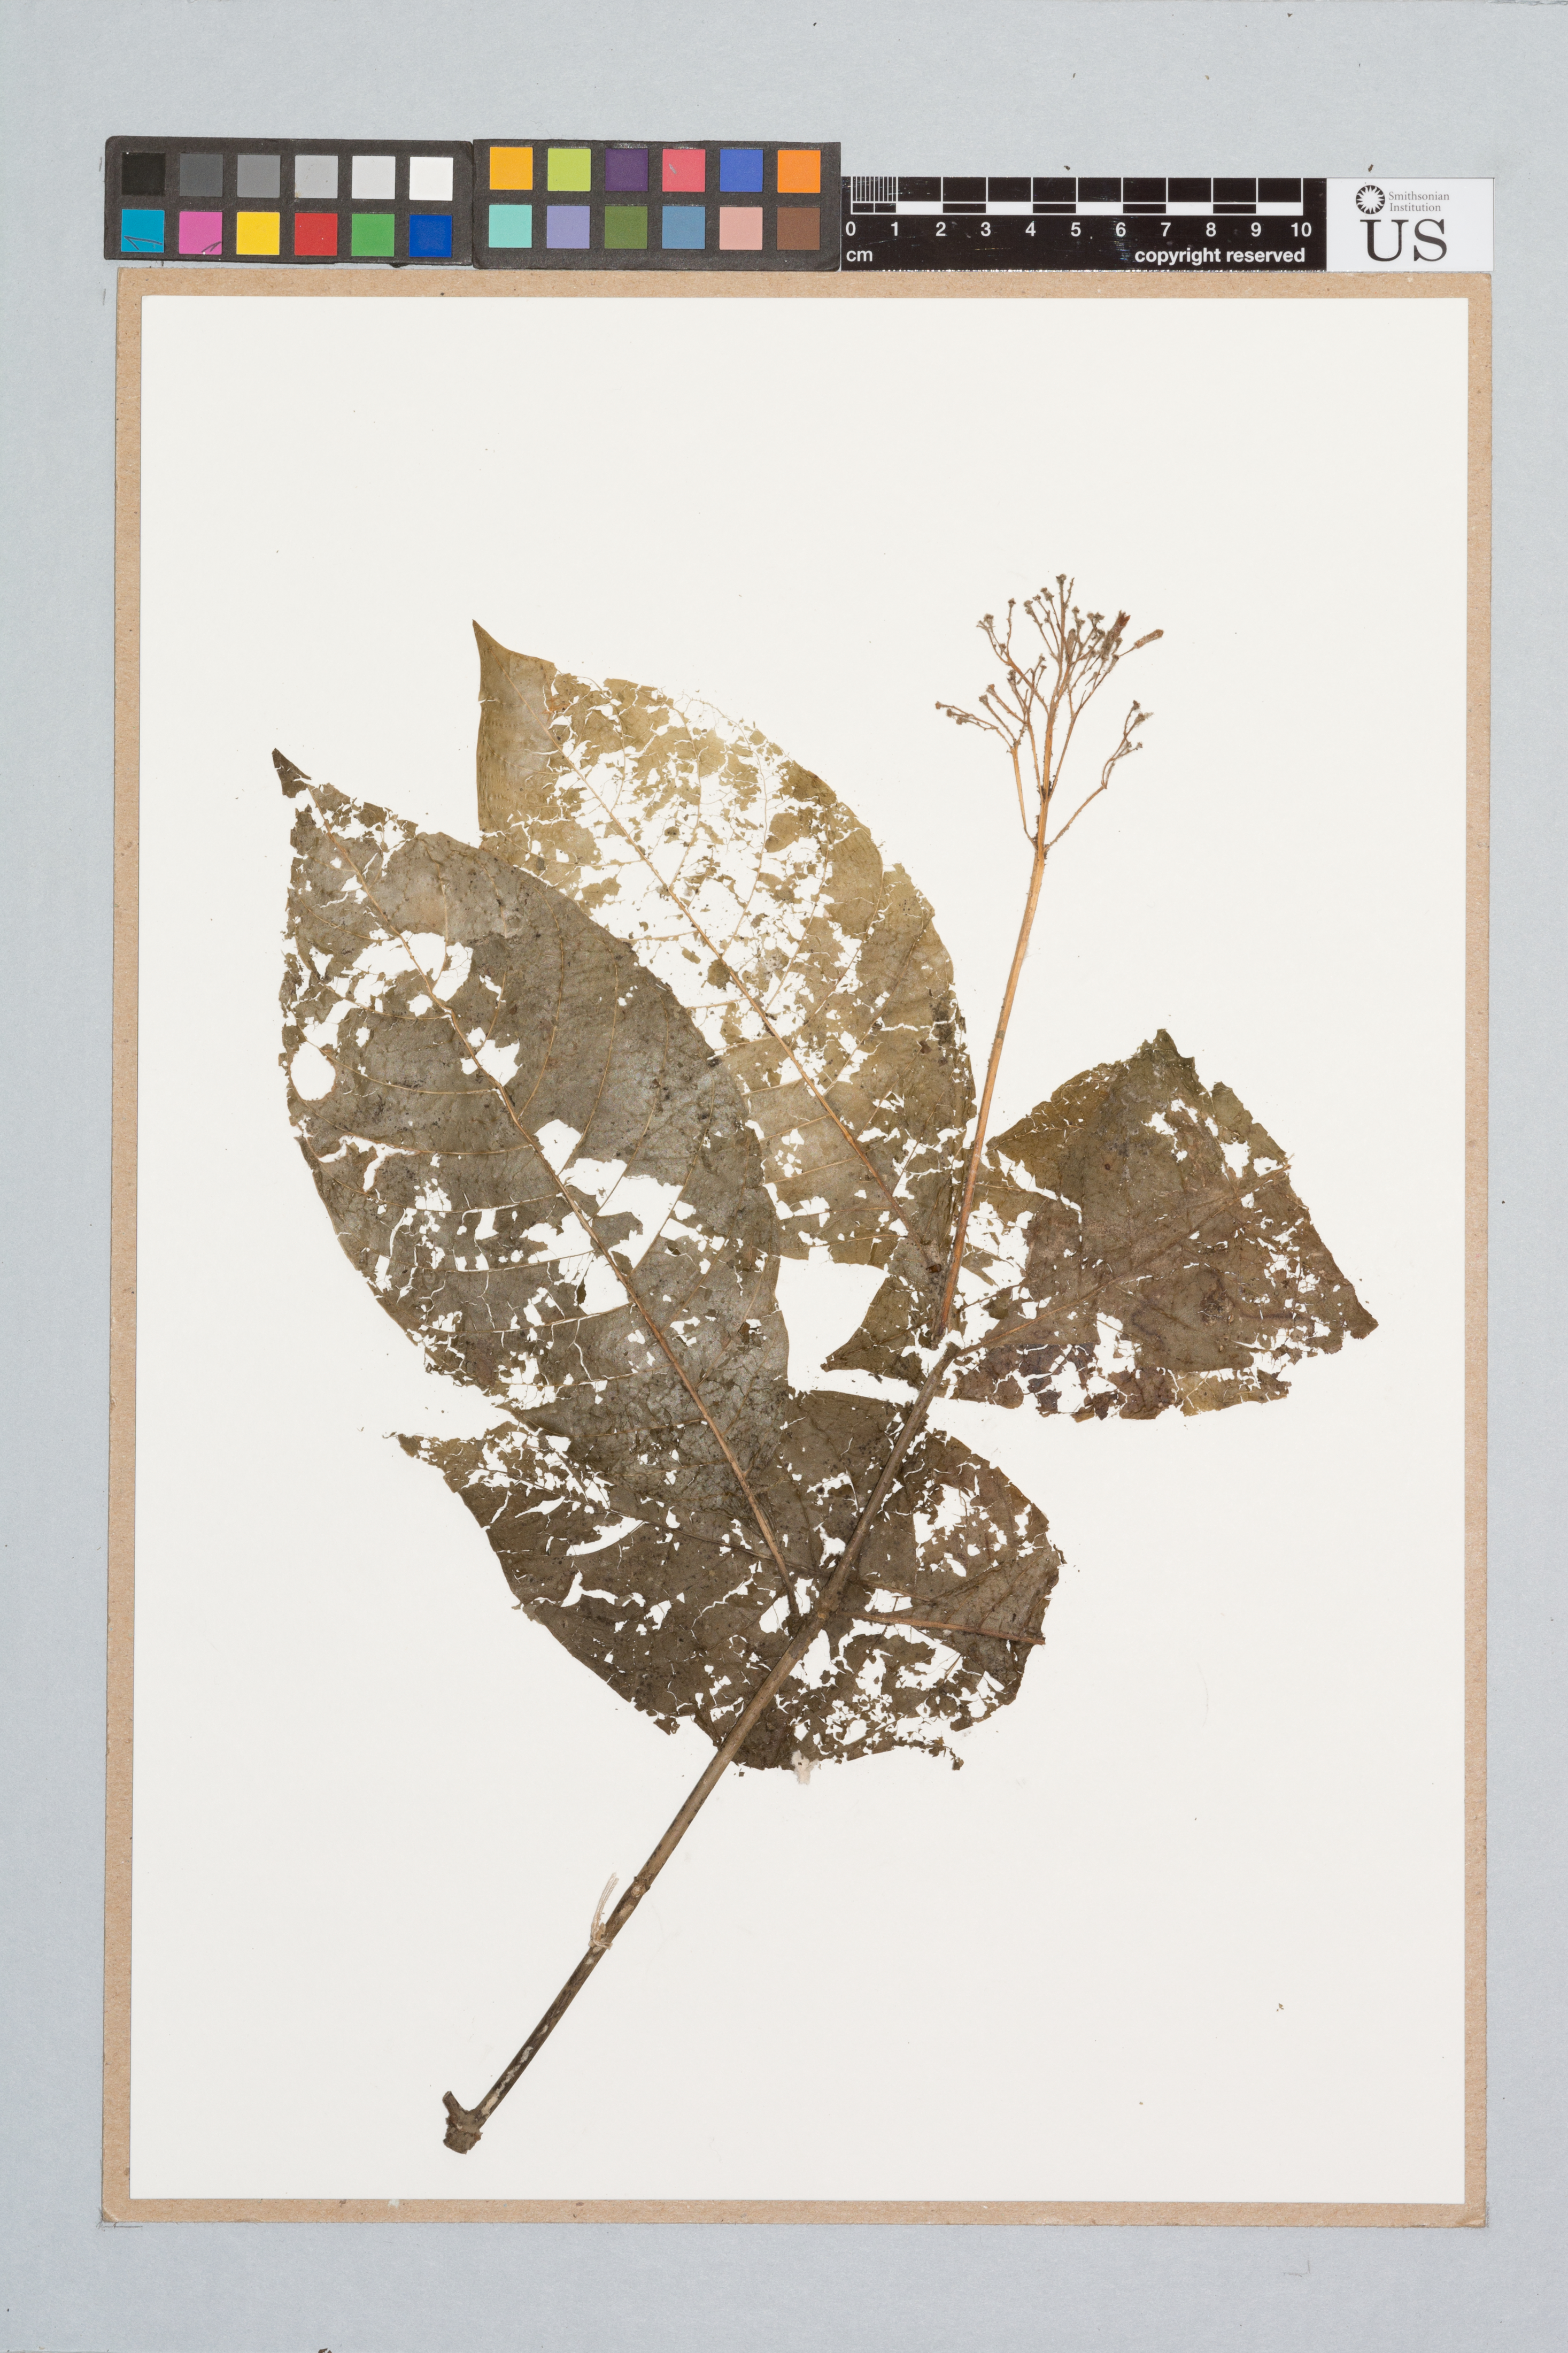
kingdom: Plantae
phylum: Tracheophyta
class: Magnoliopsida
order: Gentianales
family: Rubiaceae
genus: Palicourea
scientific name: Palicourea riparia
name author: Benth.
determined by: Taylor, Charlotte M.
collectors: P. Mutchnick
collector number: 977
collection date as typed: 27 February 1995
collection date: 1995-02-27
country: Guyana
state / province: Potaro-Siparuni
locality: Iwokrama Reserve. Essequibo watershed; Georgetown/Lethem Road, Mount Daniel transect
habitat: Mesic forest on sandy soils dominated by Ocotea, Eperua and Lecythidaceae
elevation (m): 100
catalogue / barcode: US 3383872